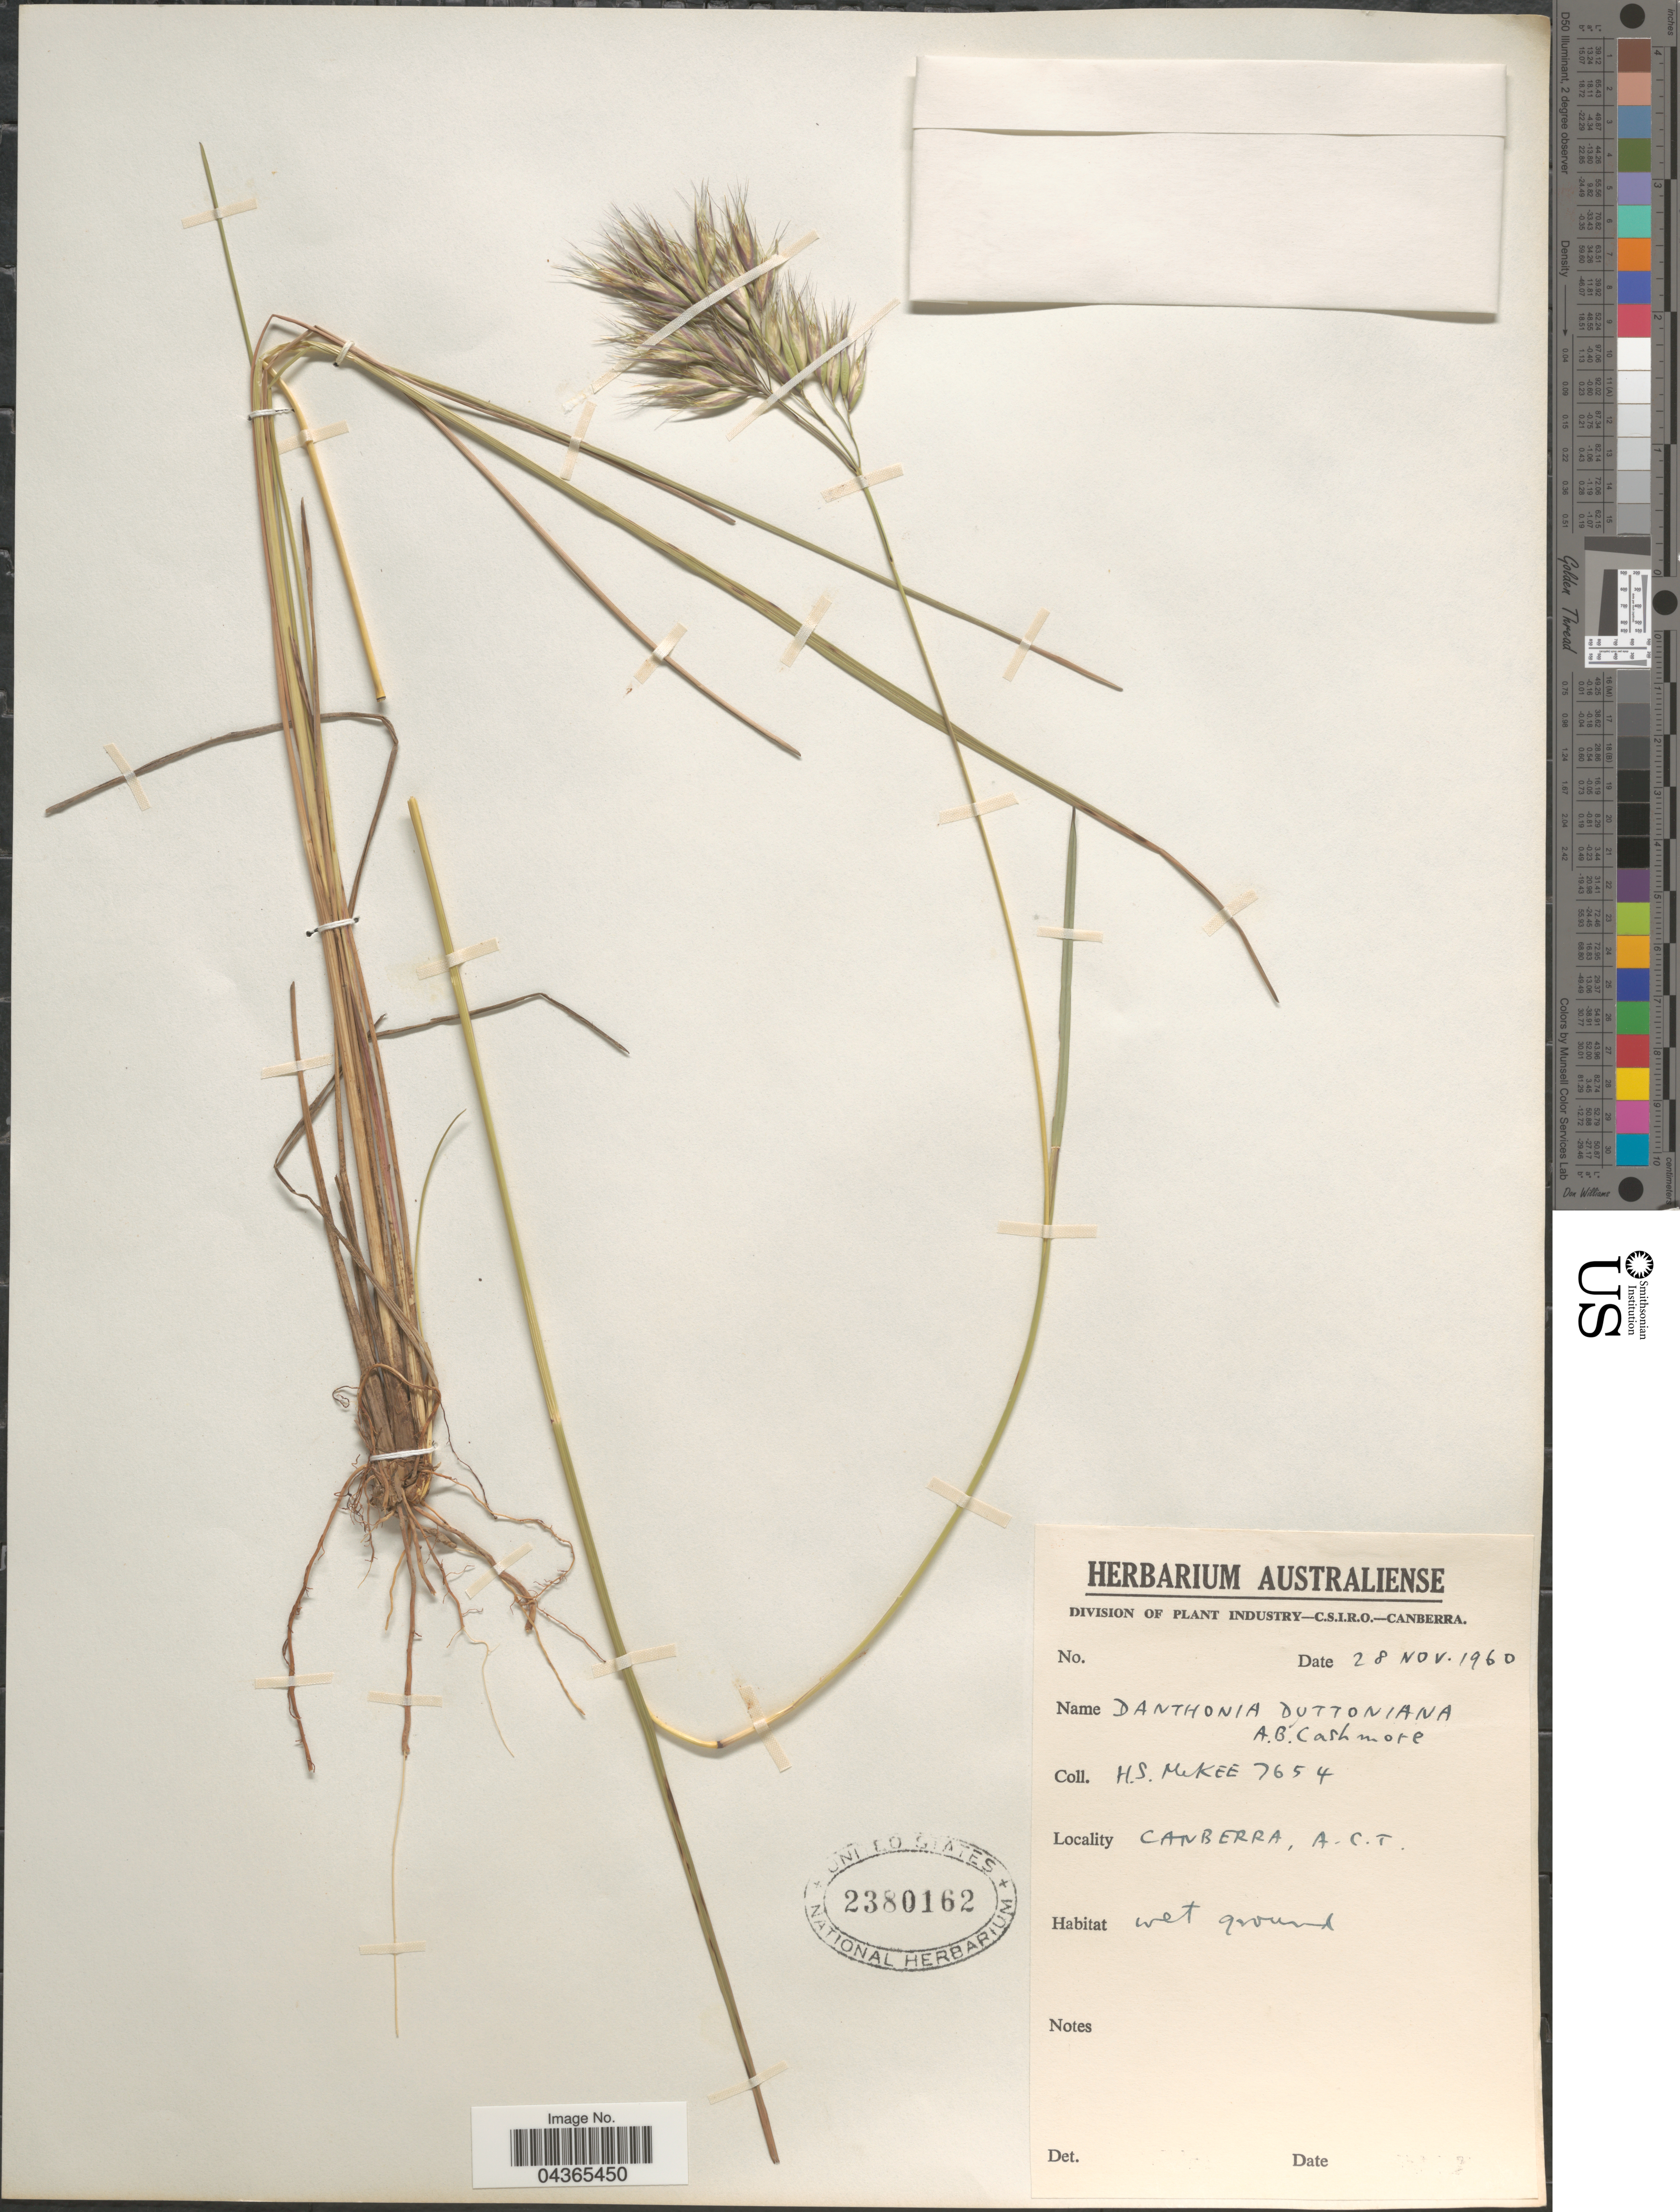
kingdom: Plantae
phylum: Tracheophyta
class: Liliopsida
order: Poales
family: Poaceae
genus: Rytidosperma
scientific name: Rytidosperma duttonianum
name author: (Cashmore) Connor & Edgar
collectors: H. S. McKee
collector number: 7654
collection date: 1960-11-28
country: Australia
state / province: Australian Capital Territory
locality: Canberra, A.C.T.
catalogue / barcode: US 2380162